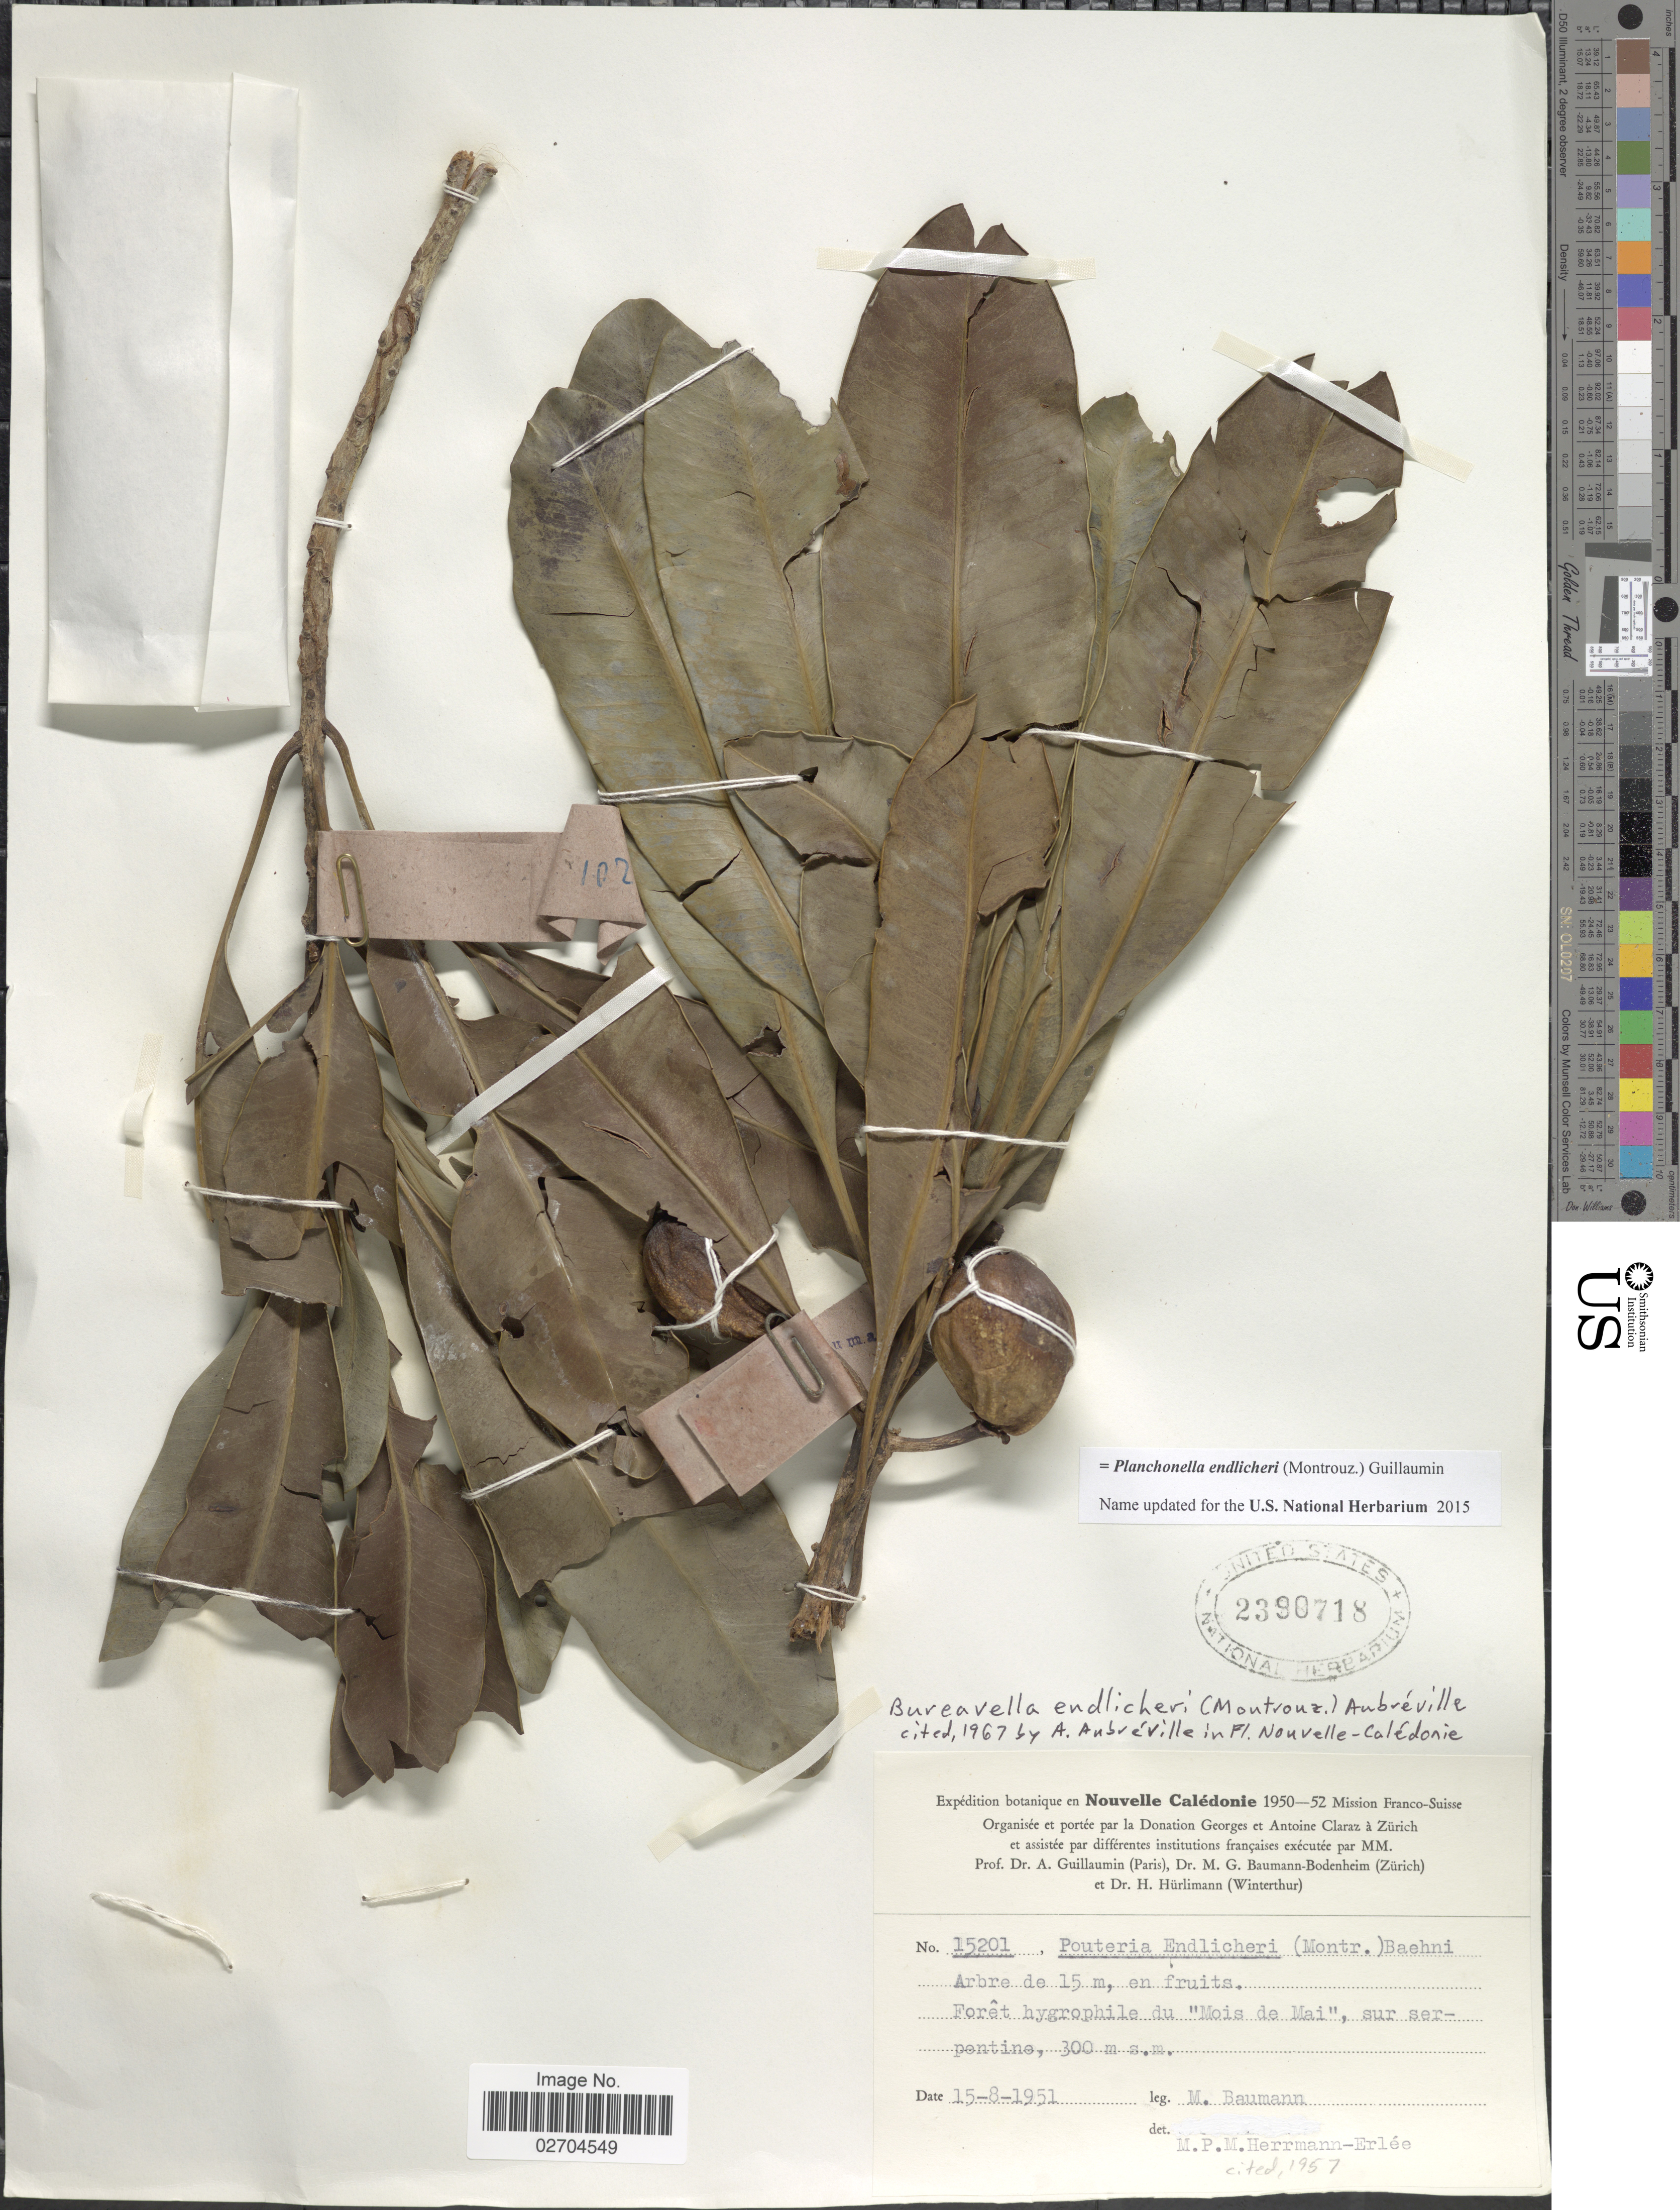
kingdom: Plantae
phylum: Tracheophyta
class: Magnoliopsida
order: Ericales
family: Sapotaceae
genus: Planchonella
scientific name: Planchonella endlicheri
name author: (Montrouz.) Guillaumin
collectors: M. G. Baumann-Bodenheim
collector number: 15201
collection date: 1951-08-15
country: New Caledonia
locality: Nouvell-Caledonie. Foret hygrophile du "Mois de Mai", sur serpentine.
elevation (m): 300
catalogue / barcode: US 2390718